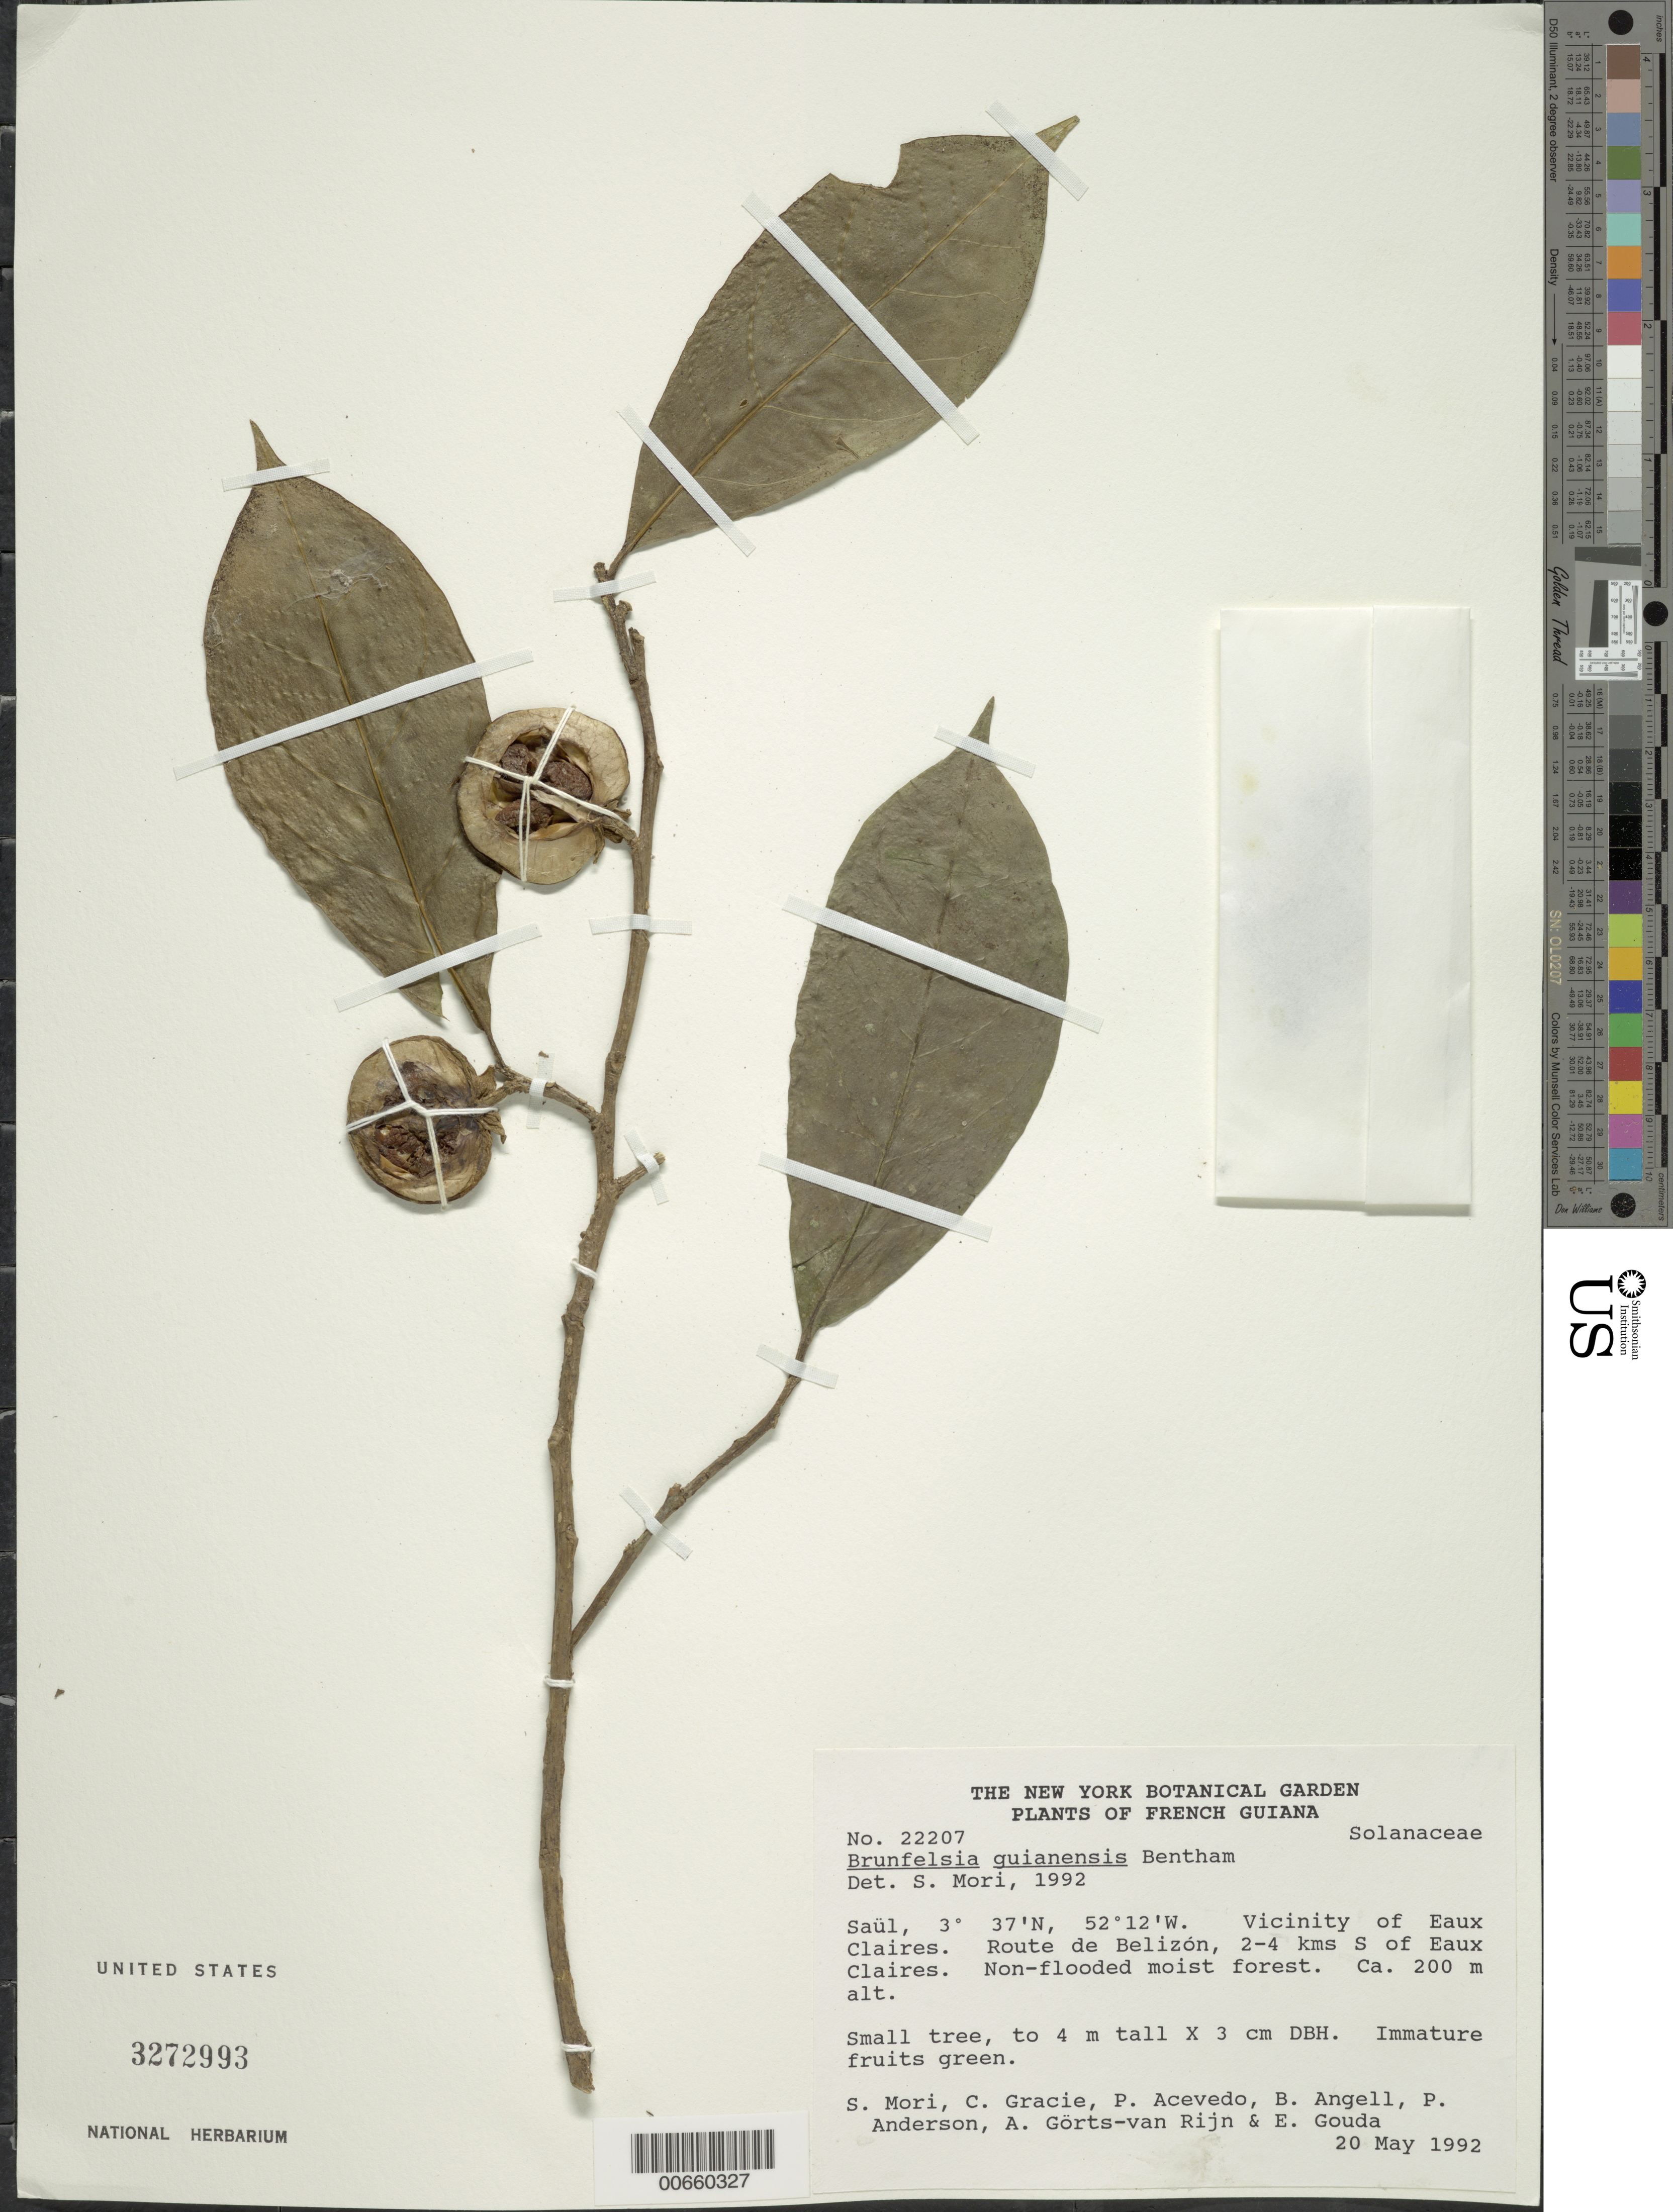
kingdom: Plantae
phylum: Tracheophyta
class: Magnoliopsida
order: Solanales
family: Solanaceae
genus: Brunfelsia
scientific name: Brunfelsia guianensis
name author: Benth.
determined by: Mori, Scott A.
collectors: S. Mori, C. A. Gracie, P. Acevedo-Rodr., Bobbi Angell & P. Anderson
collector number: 22207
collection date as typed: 20-May-92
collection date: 1992-05-20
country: French Guiana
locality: Saül, N of Eaux Claires, Route de Belizon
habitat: Non-flooded moist forest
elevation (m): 200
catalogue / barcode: US 3272993